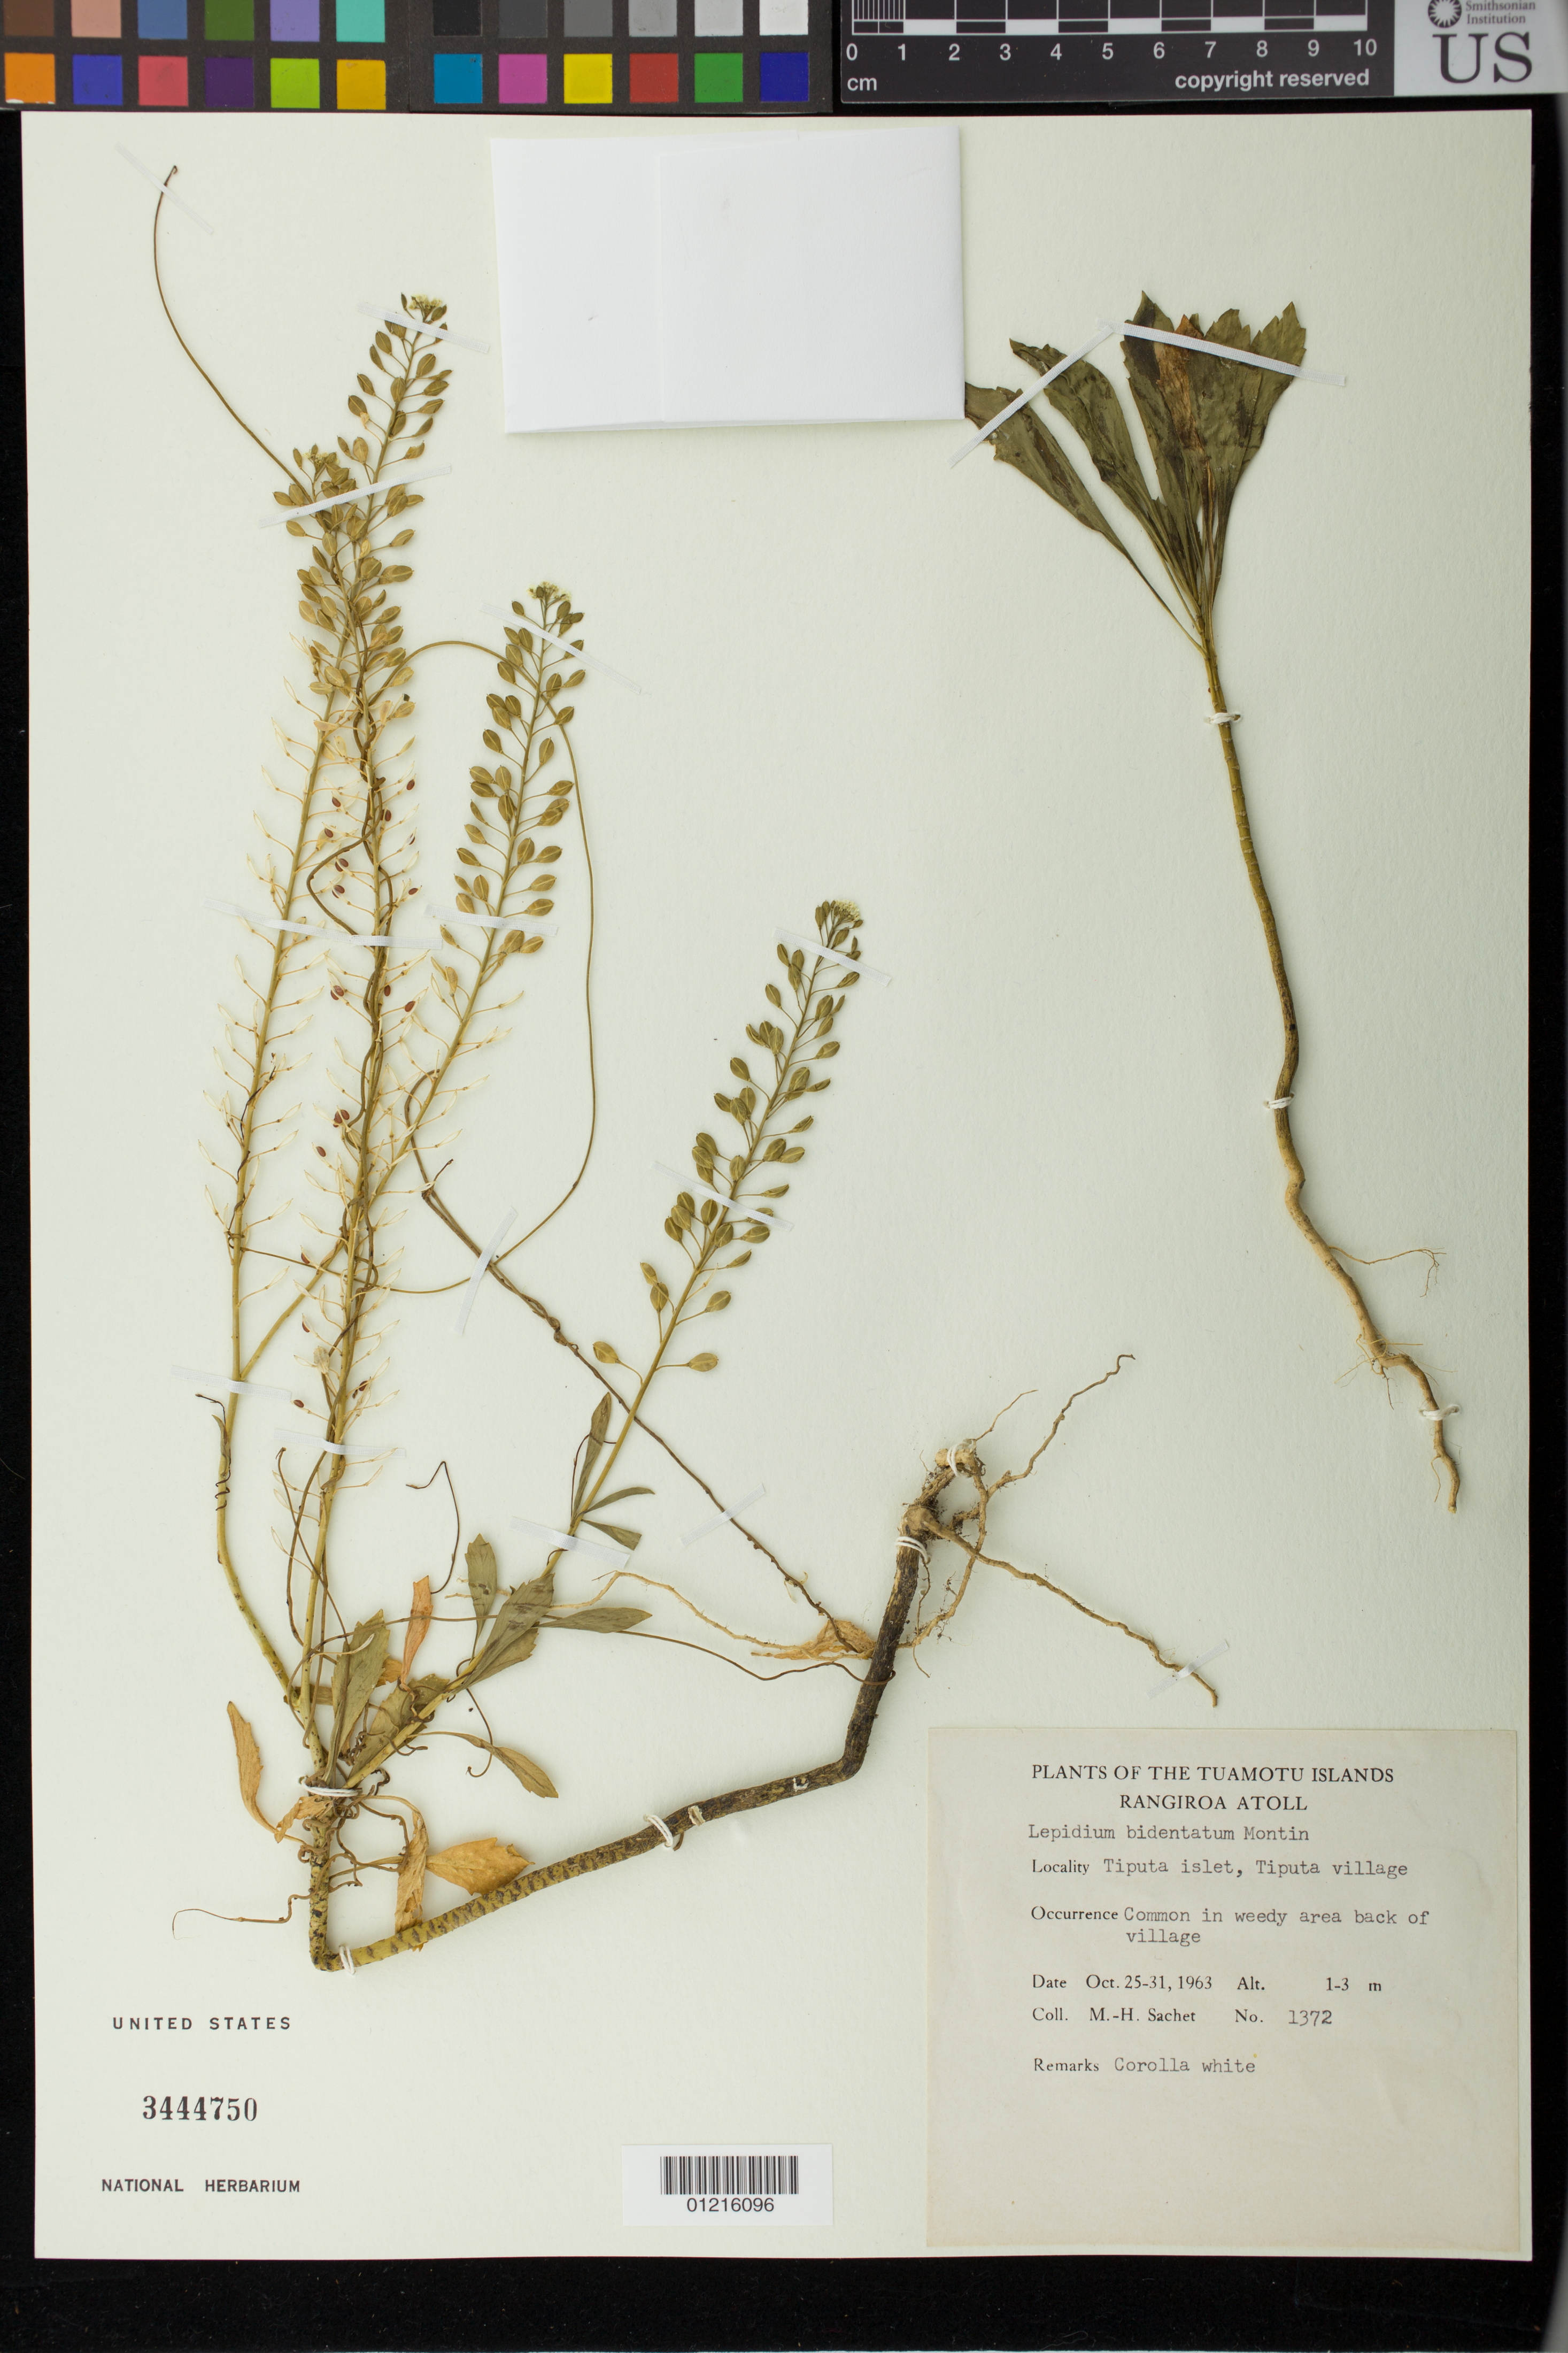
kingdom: Plantae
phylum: Tracheophyta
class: Magnoliopsida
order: Brassicales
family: Brassicaceae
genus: Lepidium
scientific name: Lepidium bidentatum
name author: Montin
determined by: Al-Shehbaz, I. A., (MO), Missouri Botanical Garden (UNITED STATES)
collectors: M.-H. Sachet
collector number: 1372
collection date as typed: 25 Oct 1963 to 31 Oct 1963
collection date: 1963-10-25/1963-10-31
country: French Polynesia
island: Rangiroa Atoll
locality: Rangioa Atoll, Tiputa Islet, Tiputa village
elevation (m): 1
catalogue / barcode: US 3444750